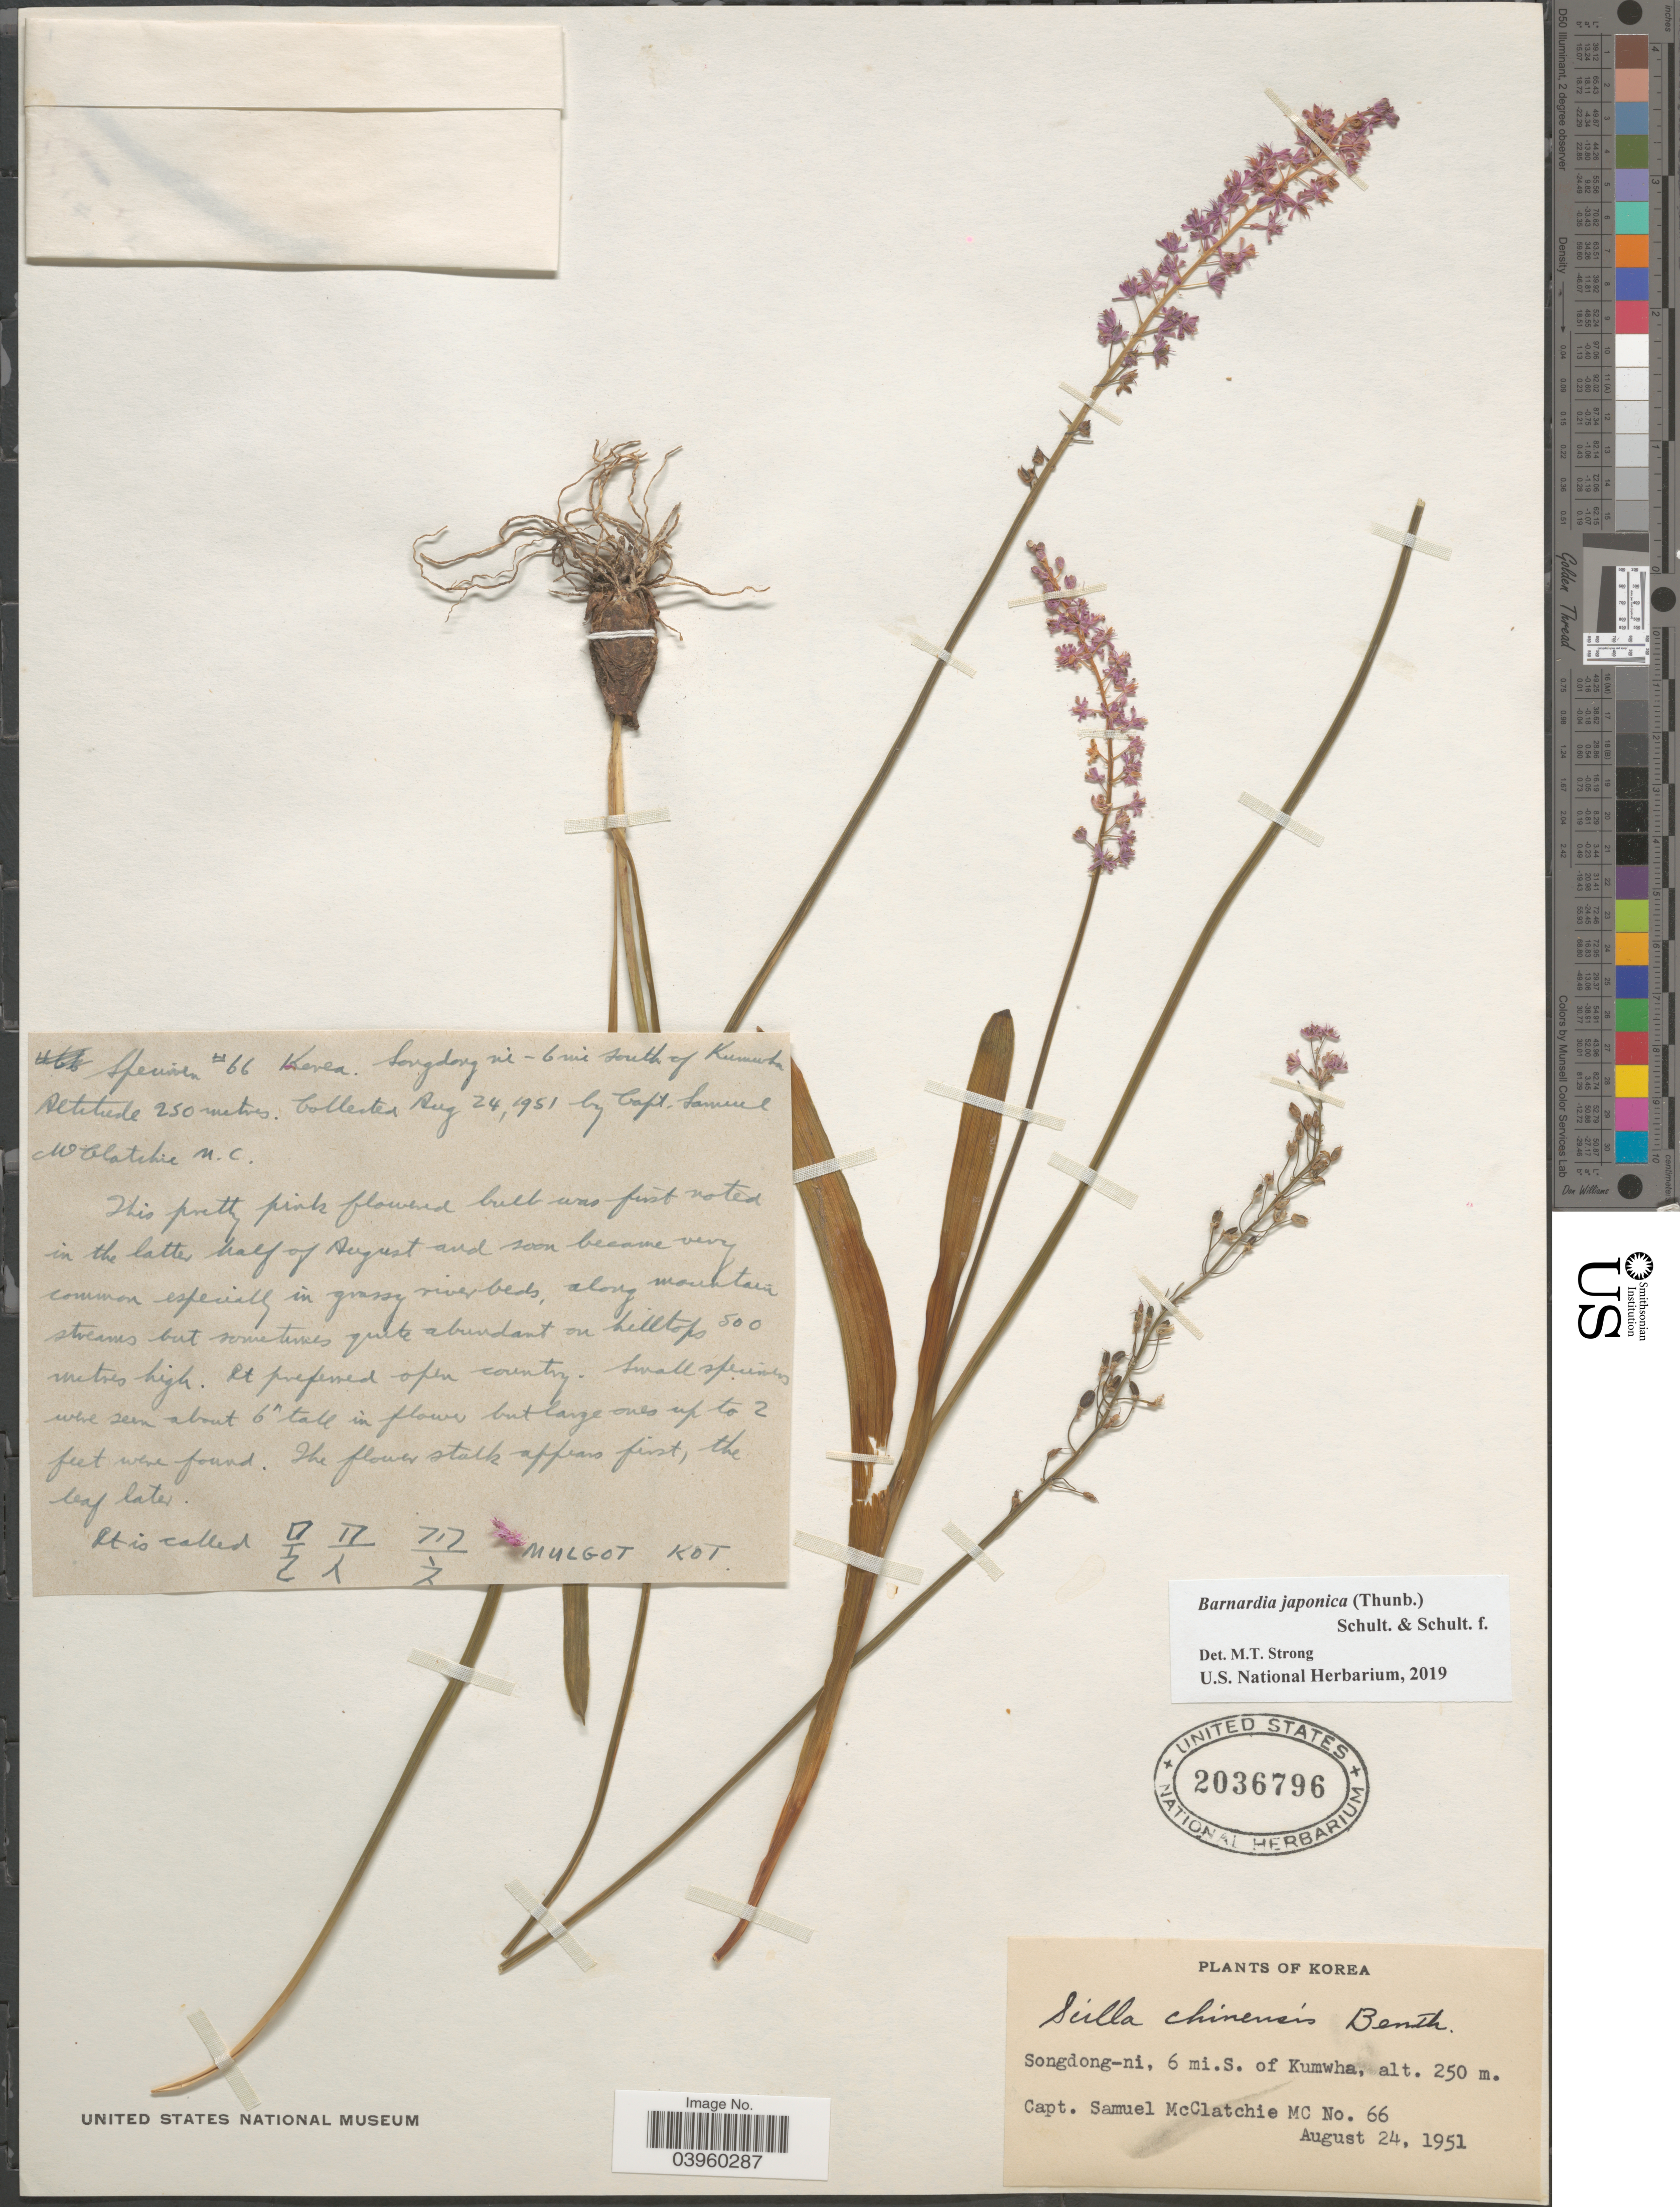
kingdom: Plantae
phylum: Tracheophyta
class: Liliopsida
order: Asparagales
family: Asparagaceae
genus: Barnardia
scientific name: Barnardia japonica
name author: (Thunb.) Schult. & Schult. f.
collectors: S. McClatchie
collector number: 66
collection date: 1951-08-24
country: South Korea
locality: Korea. Songdong-ni, 6 mi. S. of Kumwha.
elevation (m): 250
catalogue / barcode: US 2036796